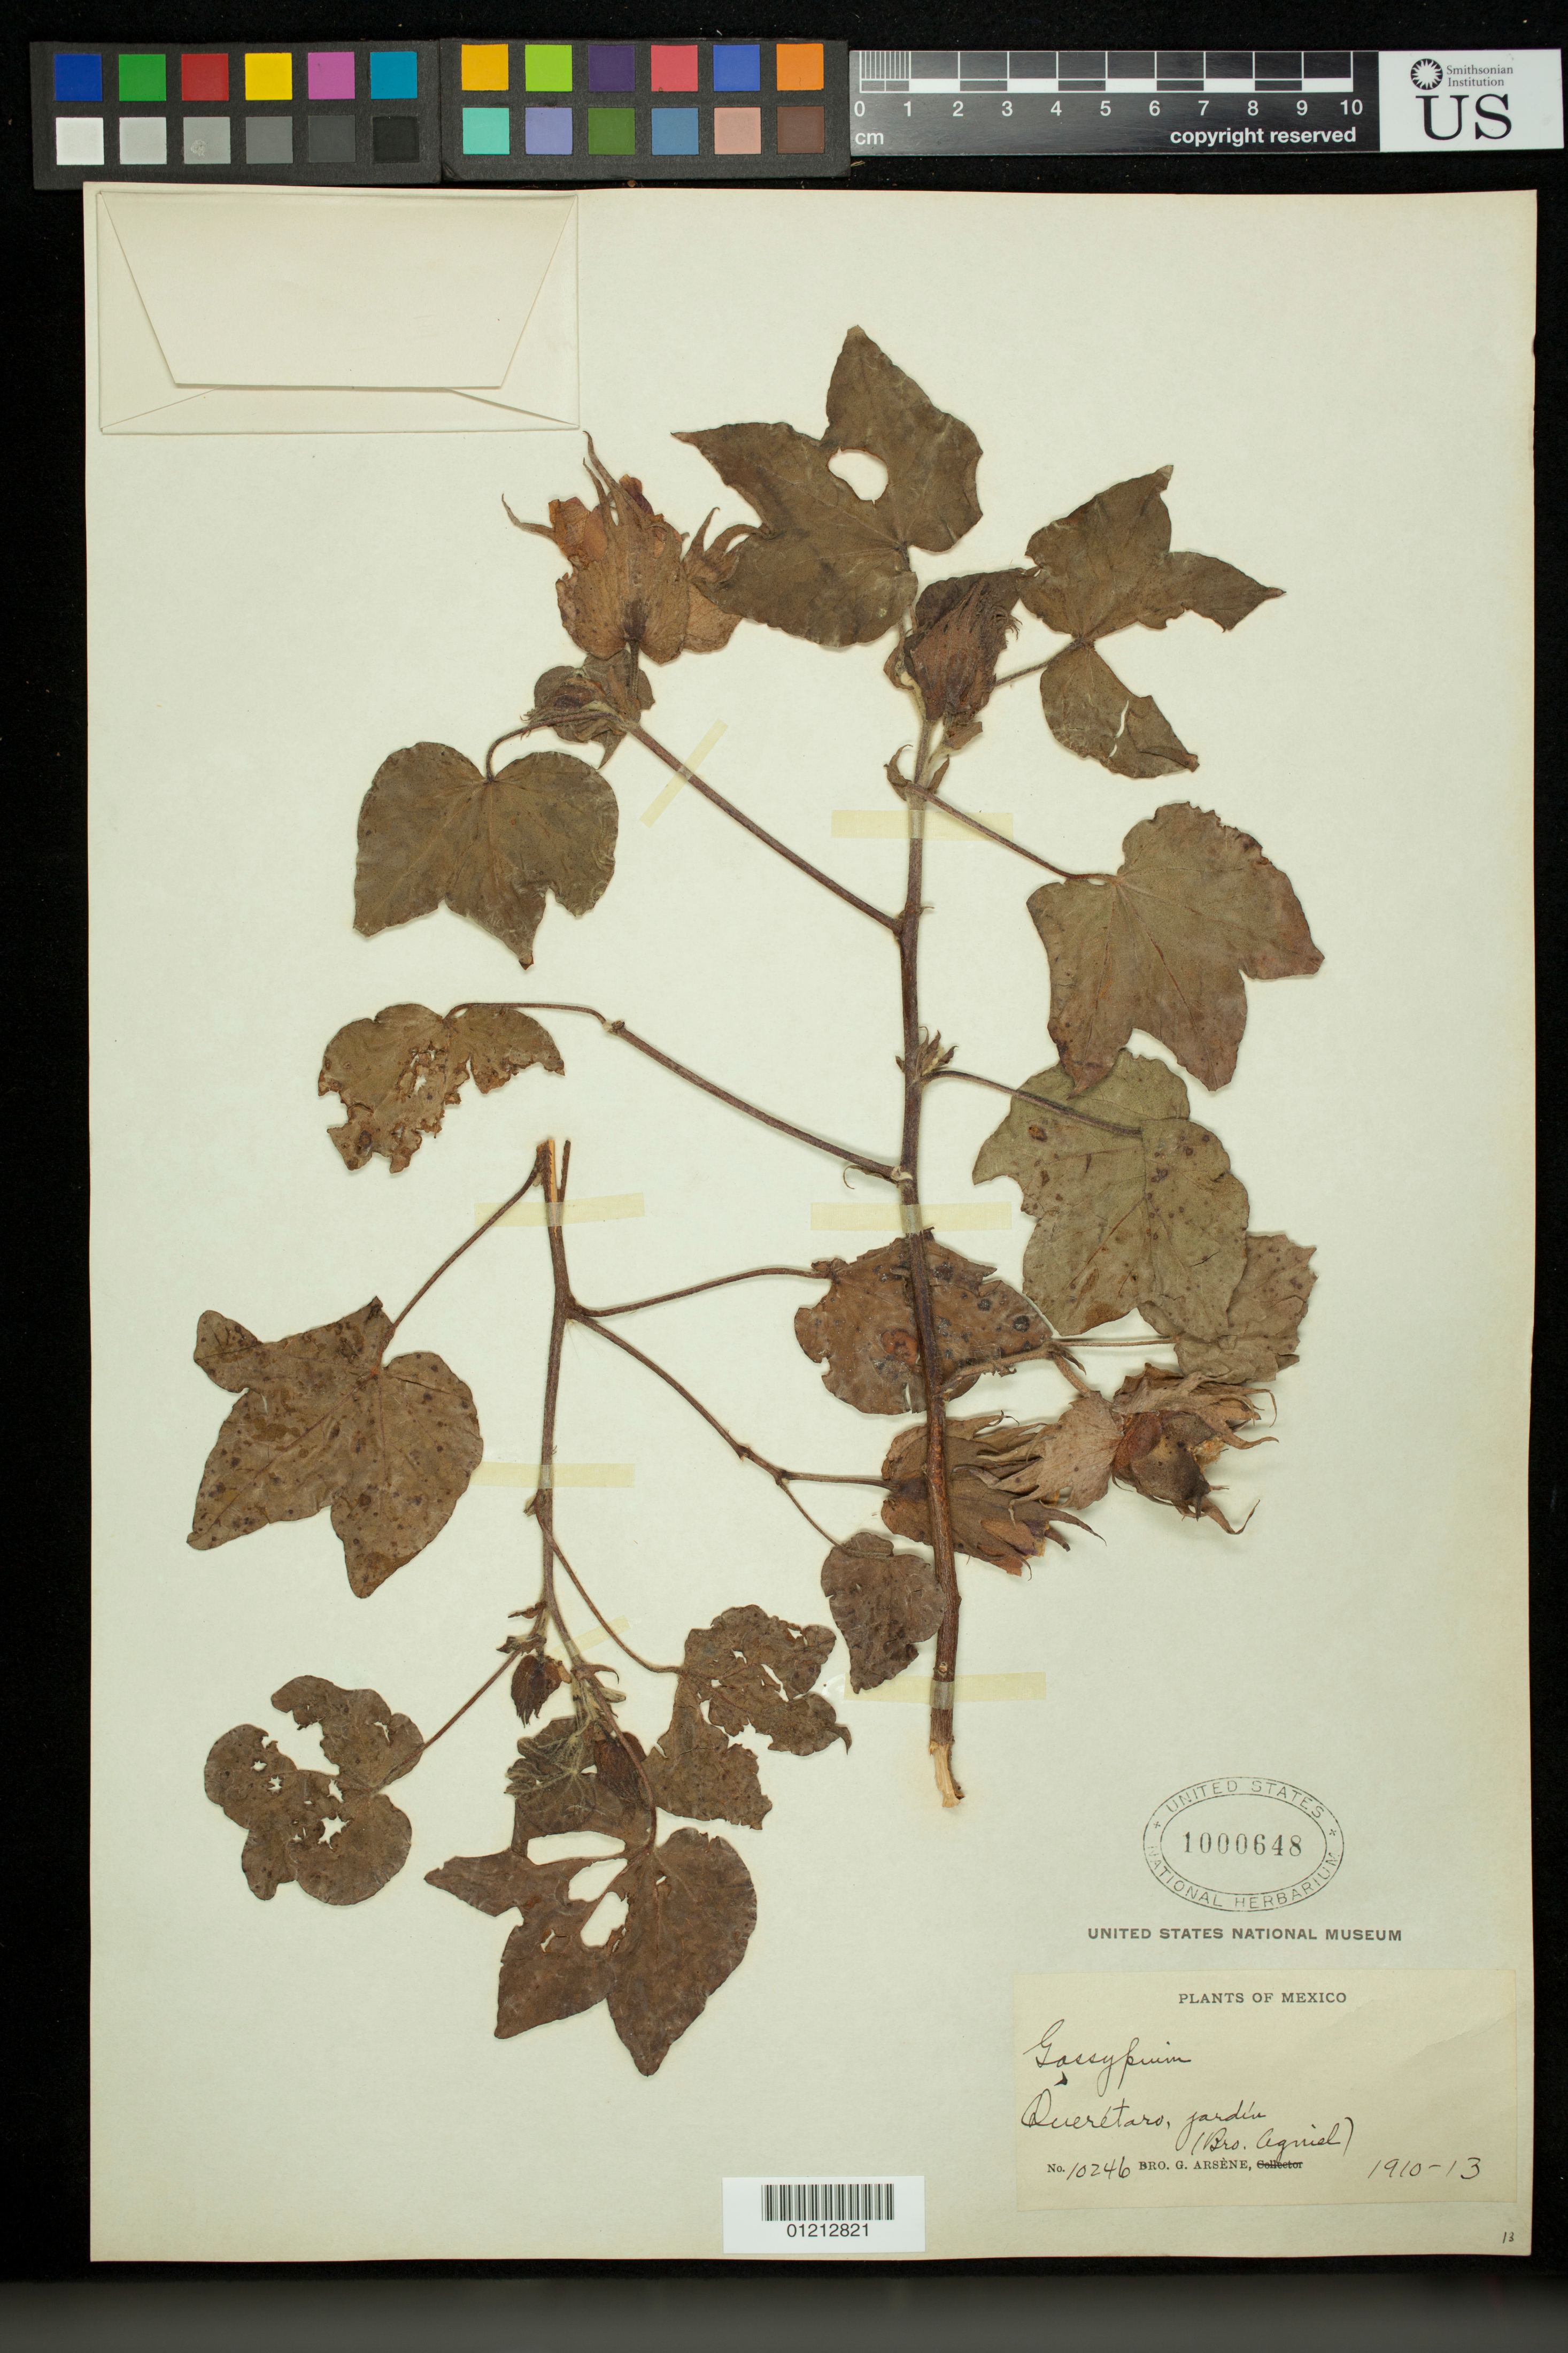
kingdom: Plantae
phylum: Tracheophyta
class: Magnoliopsida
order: Malvales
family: Malvaceae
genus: Gossypium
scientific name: Gossypium hirsutum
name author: L.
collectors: Bro. G. Arsène & Bro. Aguiel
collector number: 10246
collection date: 1910/1913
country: Mexico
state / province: Querétaro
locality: Jardin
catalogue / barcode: US 1000648